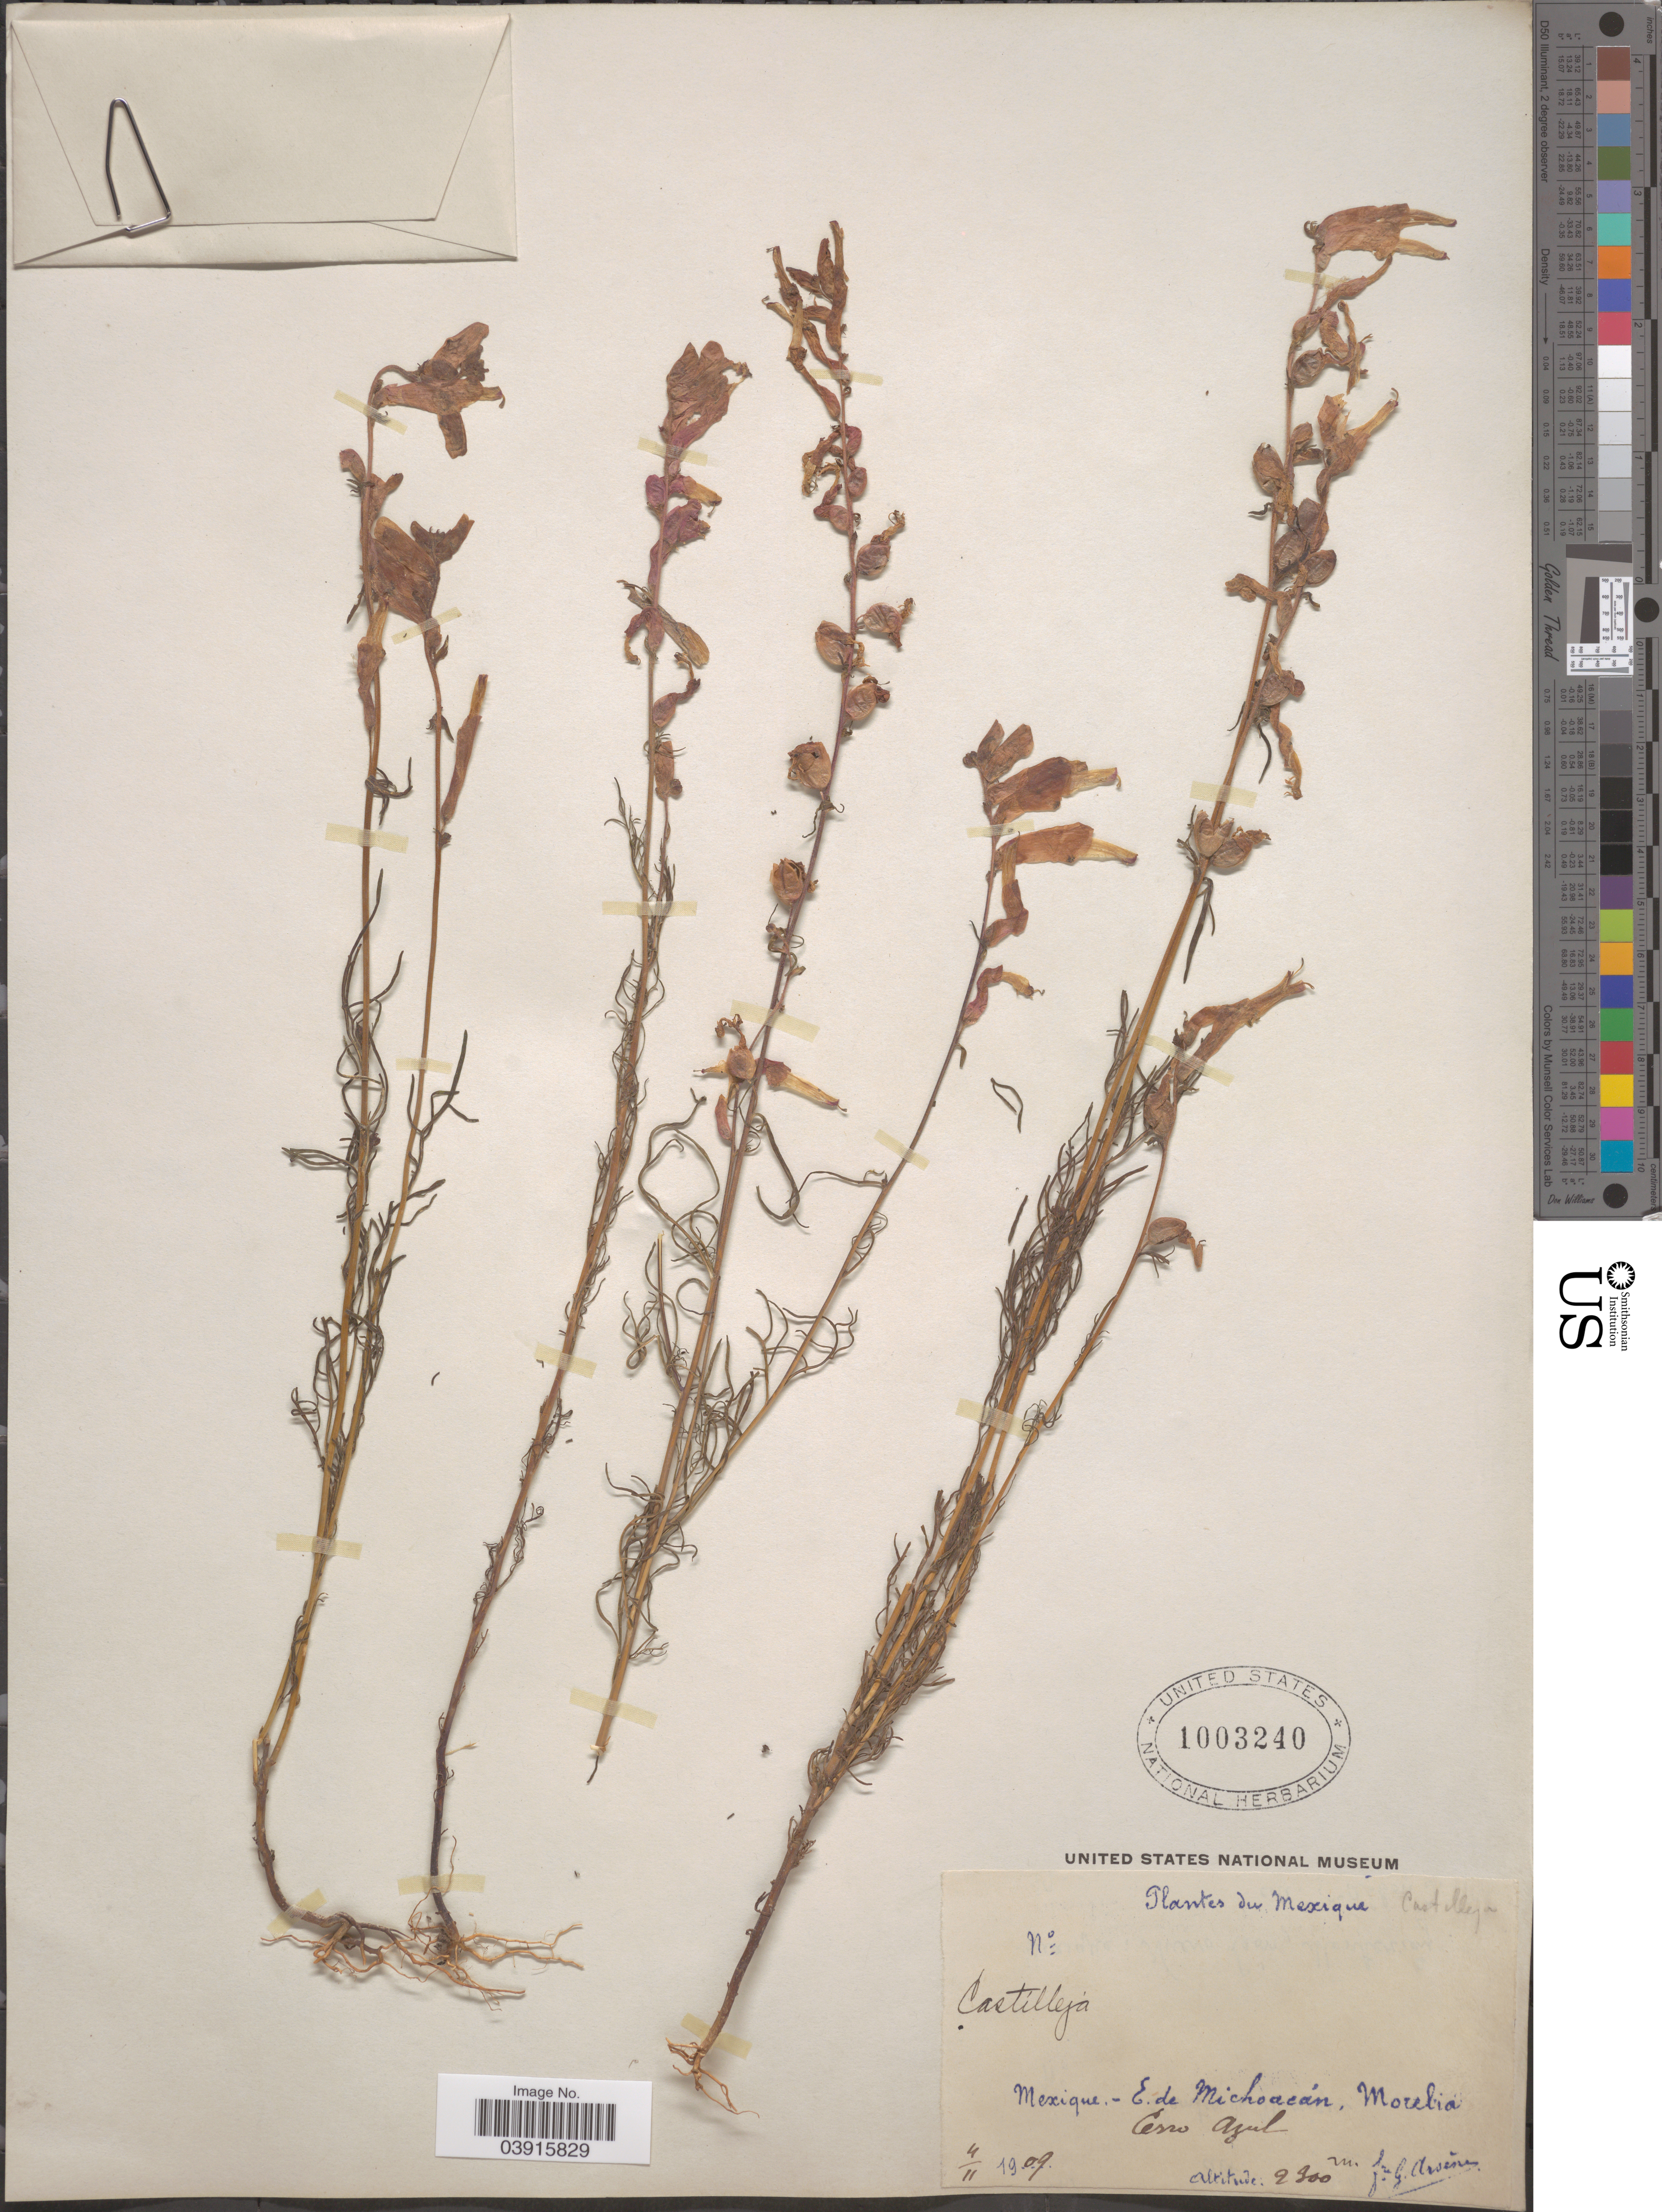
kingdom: Plantae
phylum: Tracheophyta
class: Magnoliopsida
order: Lamiales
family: Orobanchaceae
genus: Castilleja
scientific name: Castilleja tenuiflora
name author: Benth.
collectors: Bro. G. Arsène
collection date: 1909-11-04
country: Mexico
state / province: Michoacán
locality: E. de Michoacán, Morelia. Cerro Azul.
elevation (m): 2300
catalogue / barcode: US 1003240